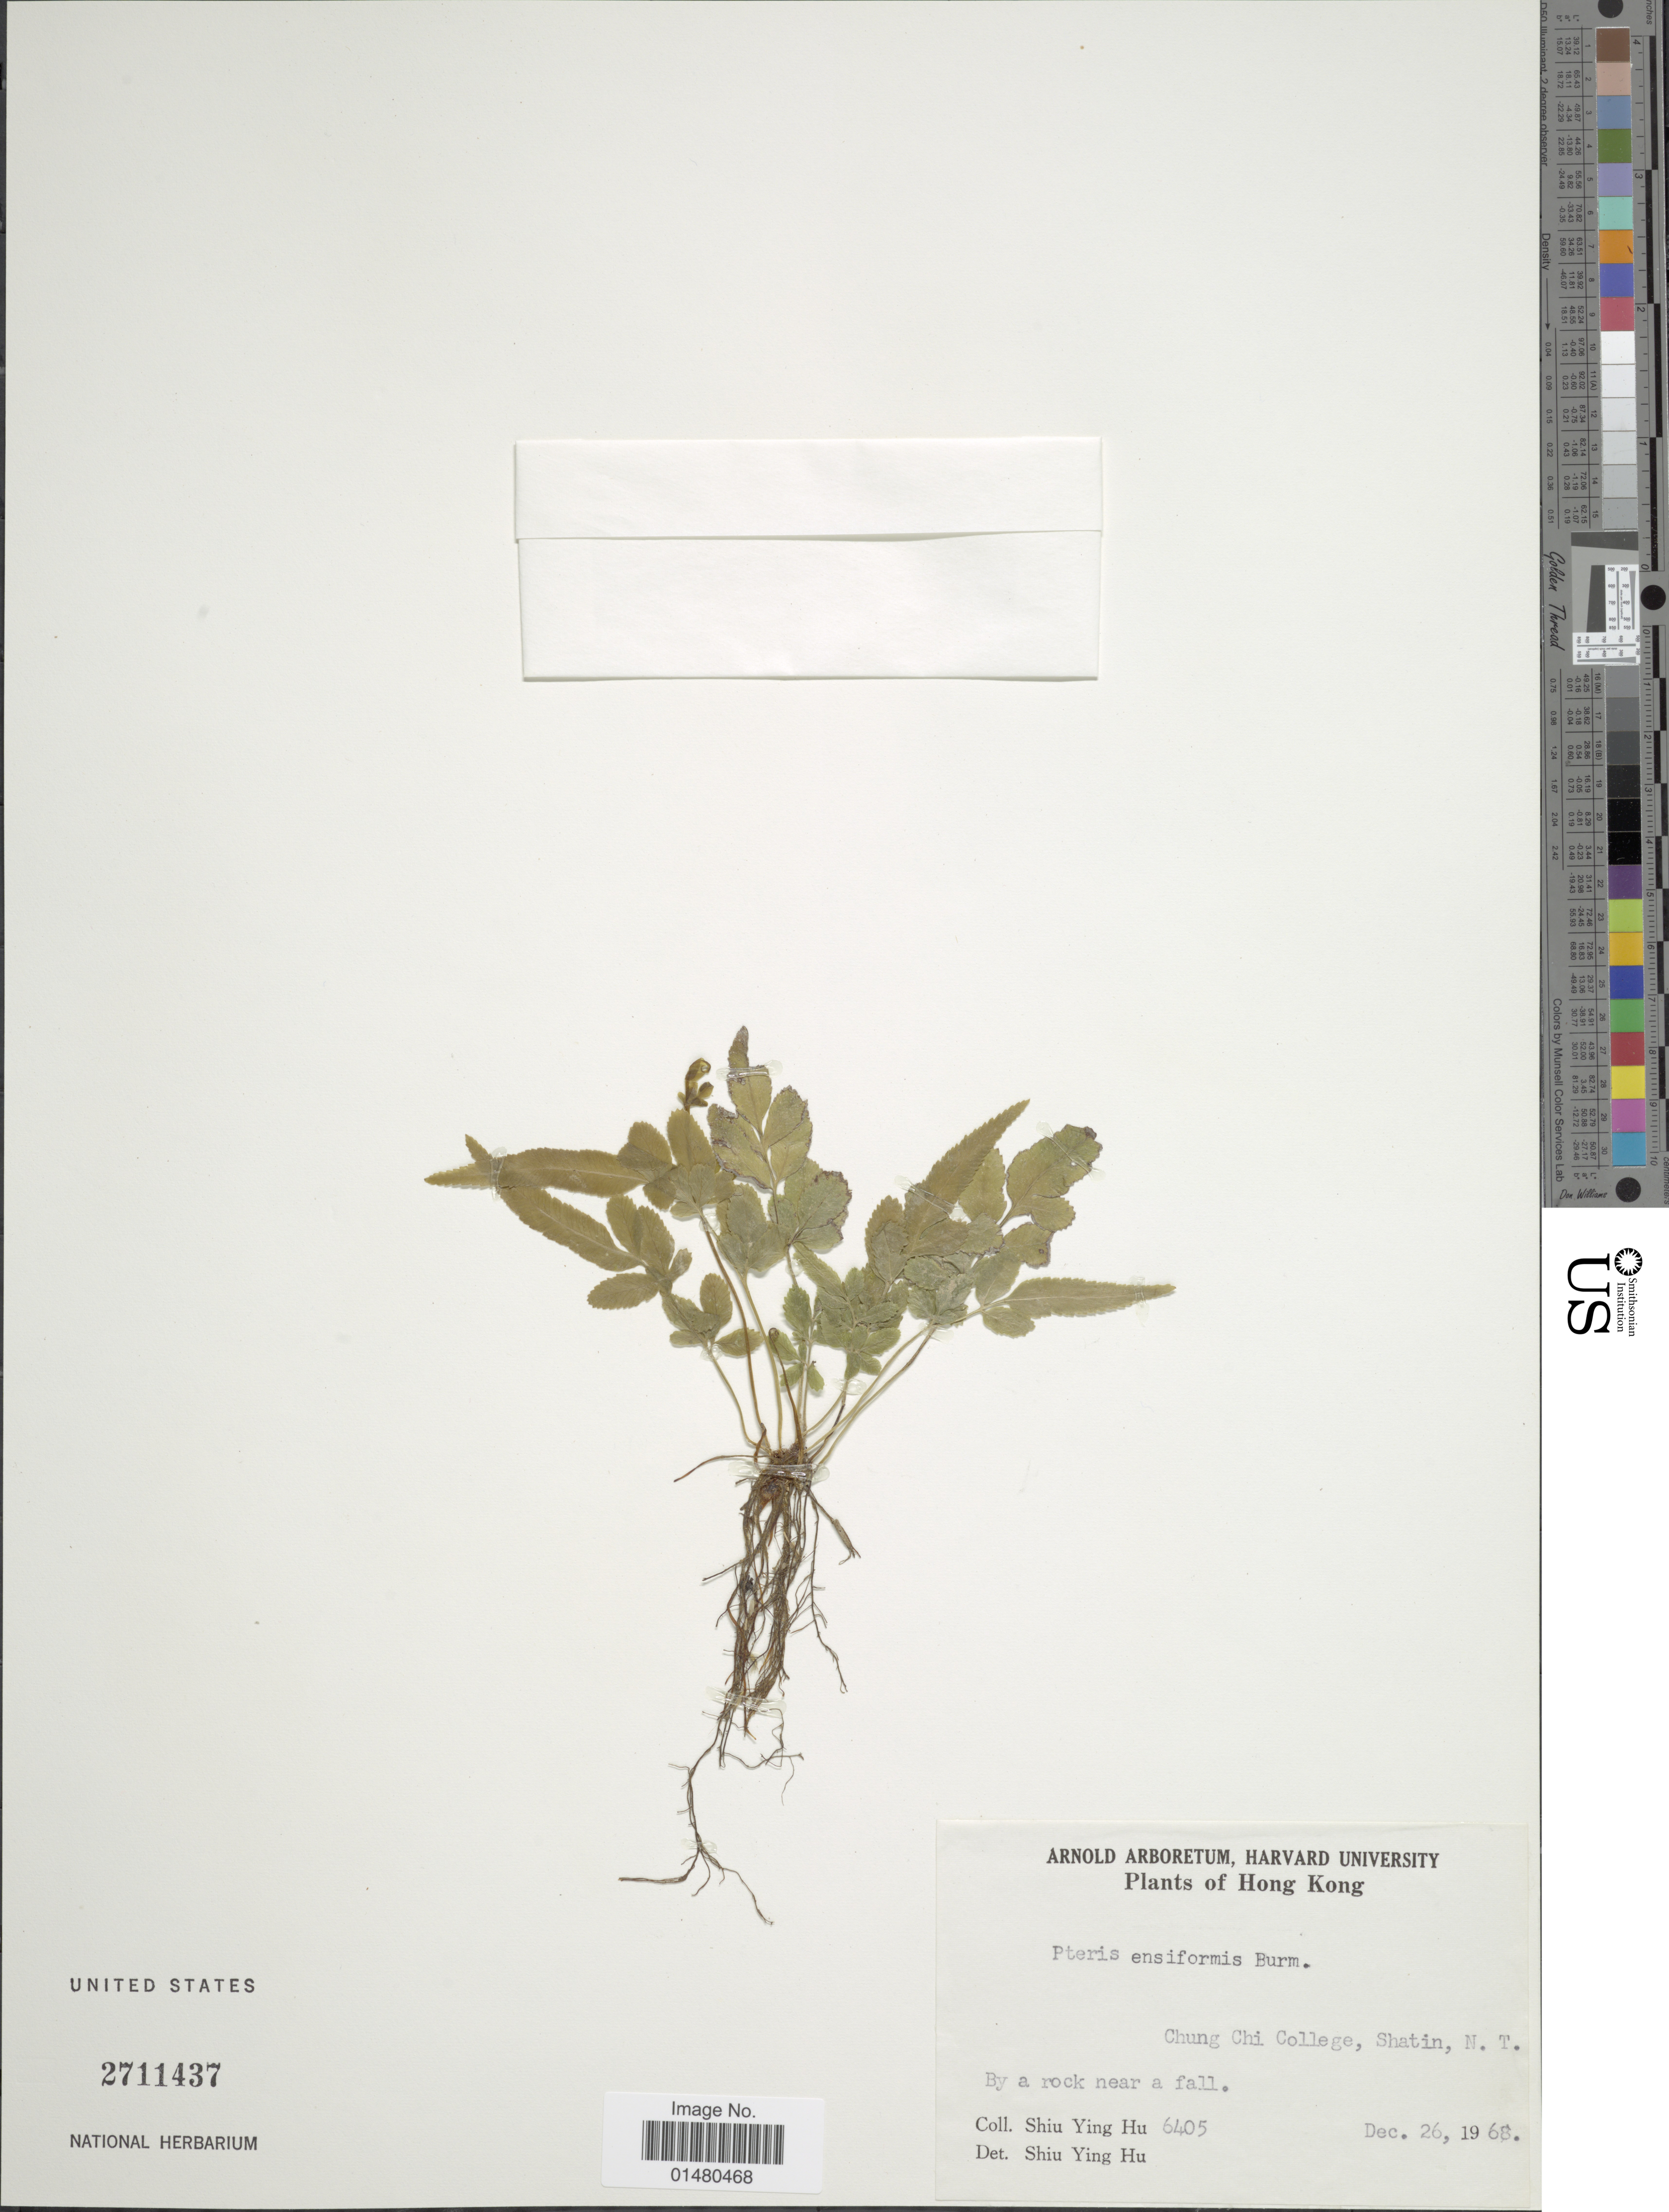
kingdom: Plantae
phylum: Tracheophyta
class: Polypodiopsida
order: Polypodiales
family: Pteridaceae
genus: Pteris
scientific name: Pteris ensiformis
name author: Burm. f.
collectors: S. Y. Hu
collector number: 6405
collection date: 1968-12-26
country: China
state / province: Hong Kong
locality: Chung Chi College,Shatin, N.T., By a rock near a fall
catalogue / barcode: US 2711437